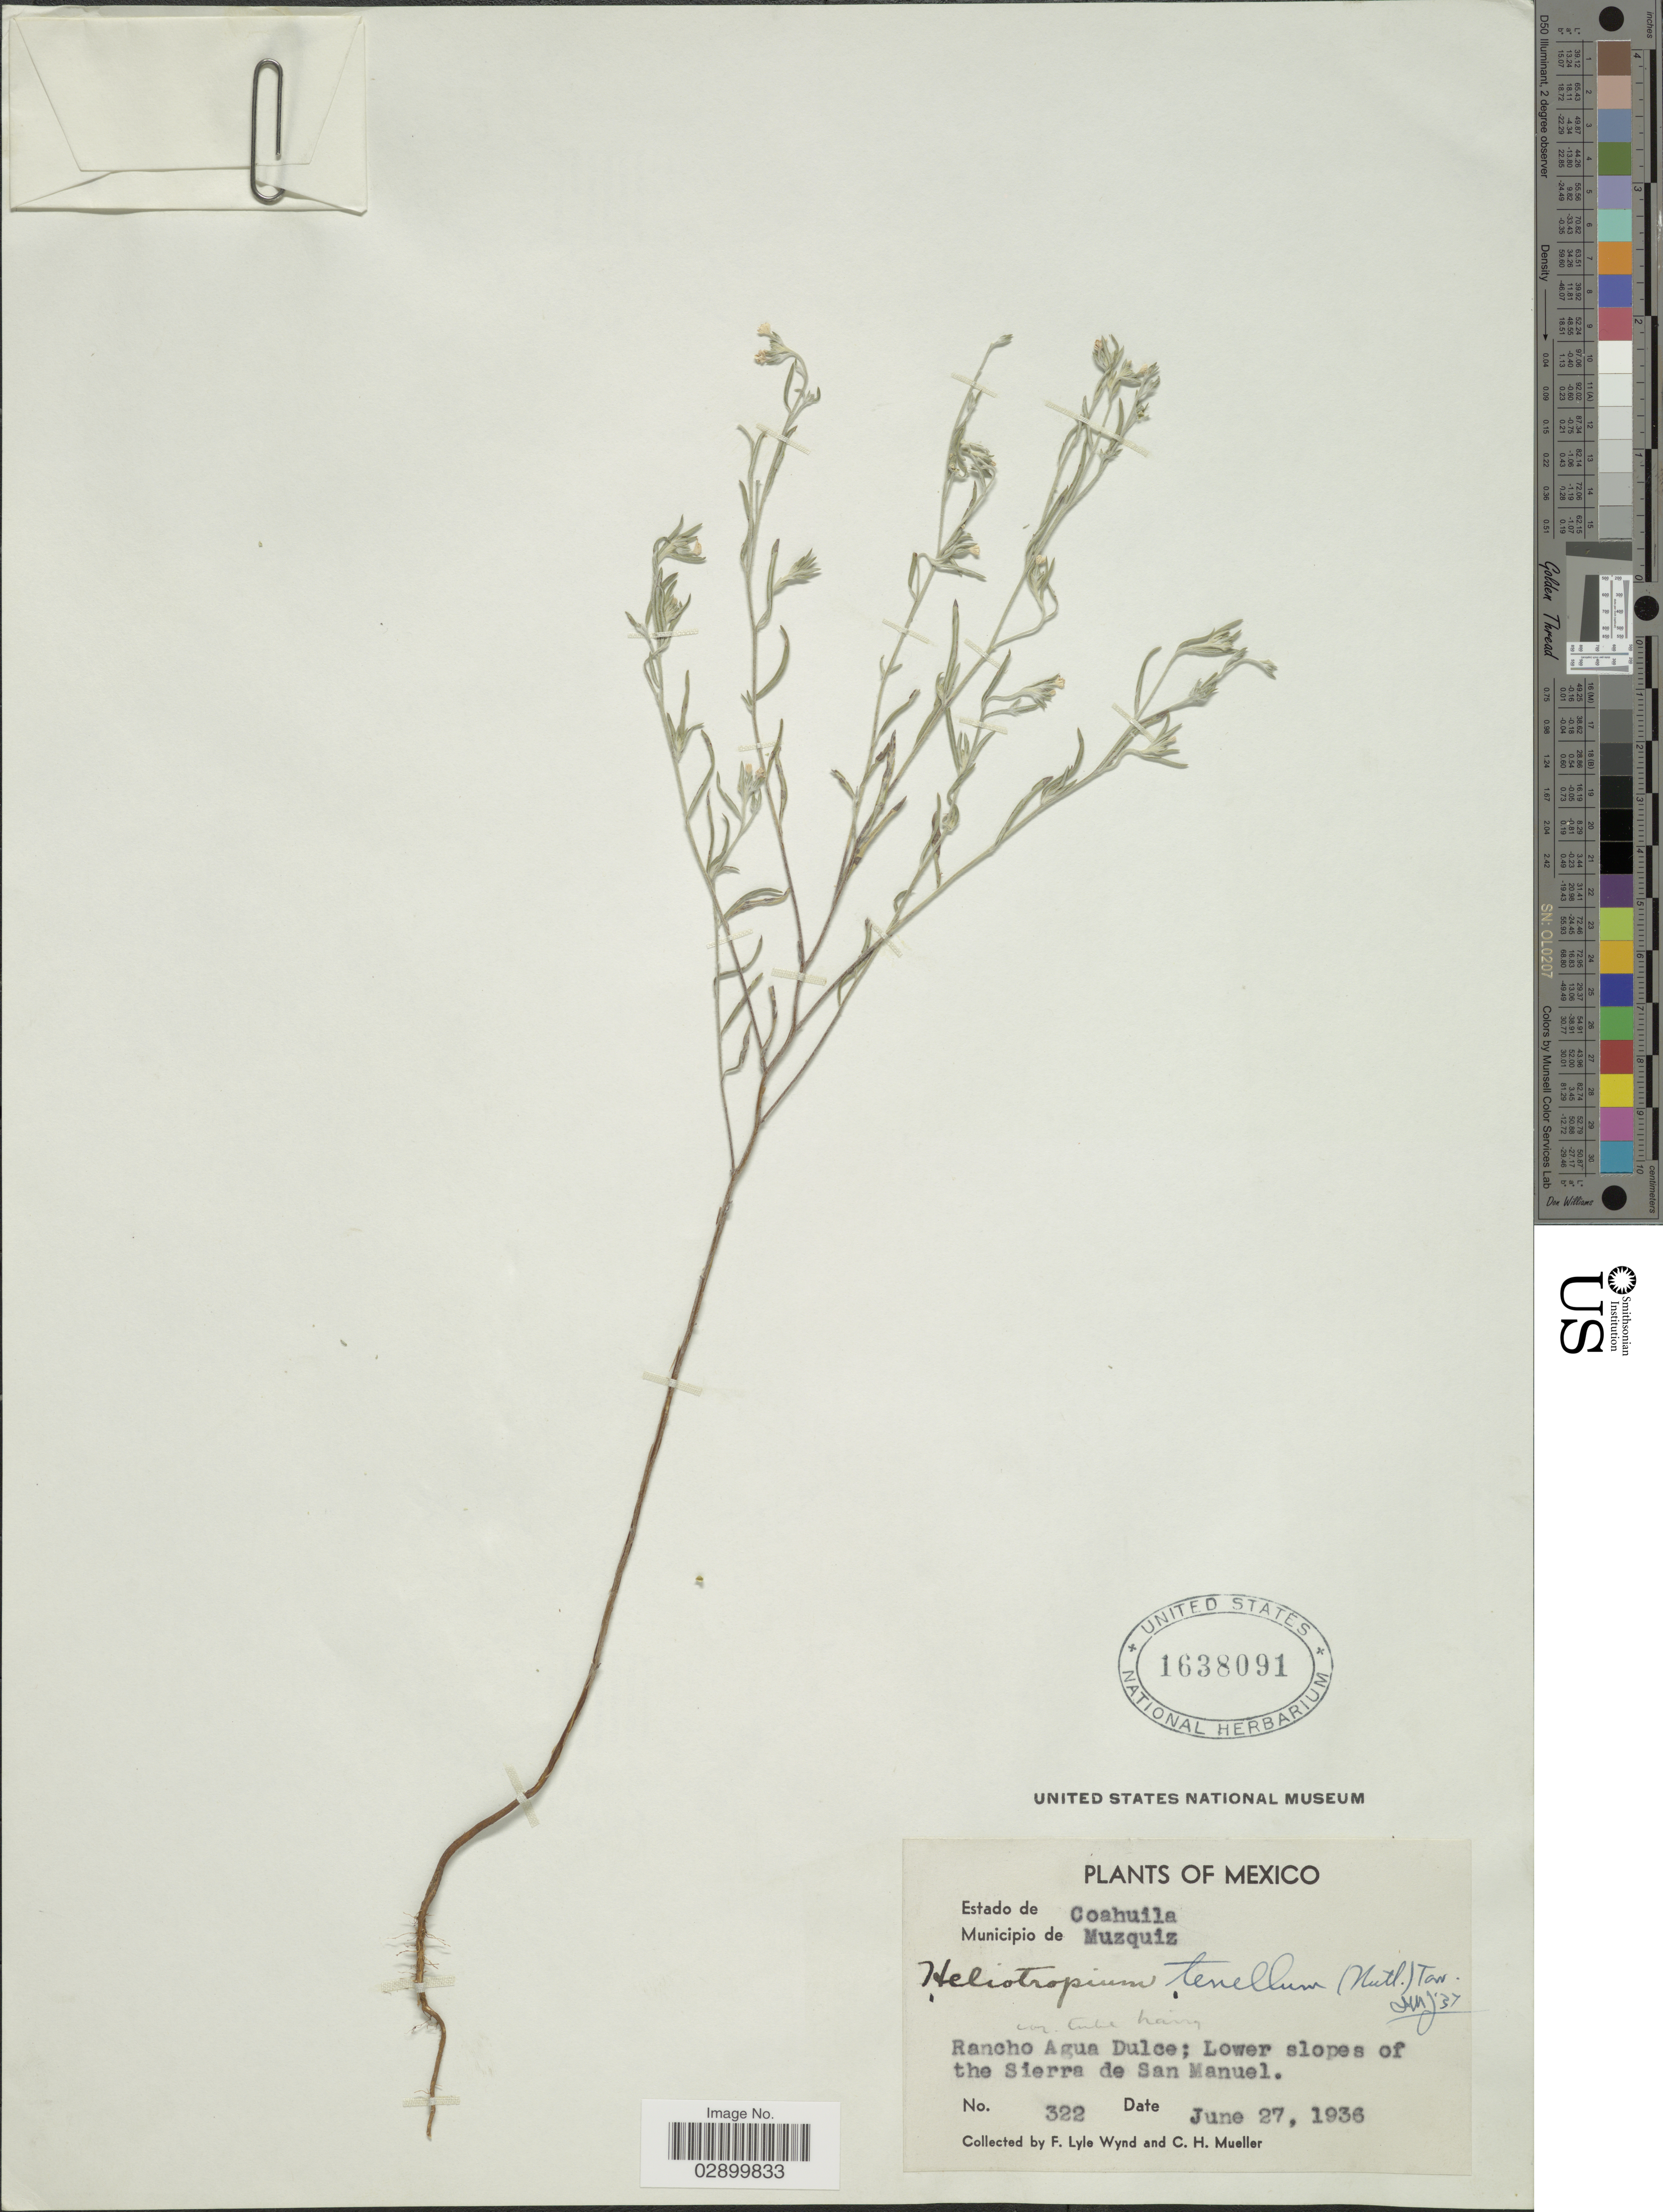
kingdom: Plantae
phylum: Tracheophyta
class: Magnoliopsida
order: Boraginales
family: Heliotropiaceae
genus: Heliotropium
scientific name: Heliotropium tenellum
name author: (Nutt.) Torr.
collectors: F. L. Wynd & C. H. Mueller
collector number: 322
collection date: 1936-06-27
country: Mexico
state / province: Coahuila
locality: Municipio de Muzquiz. Rancho Agua Dulce; Lower slopes of the Sierra de San Manuel.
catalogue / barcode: US 1638091